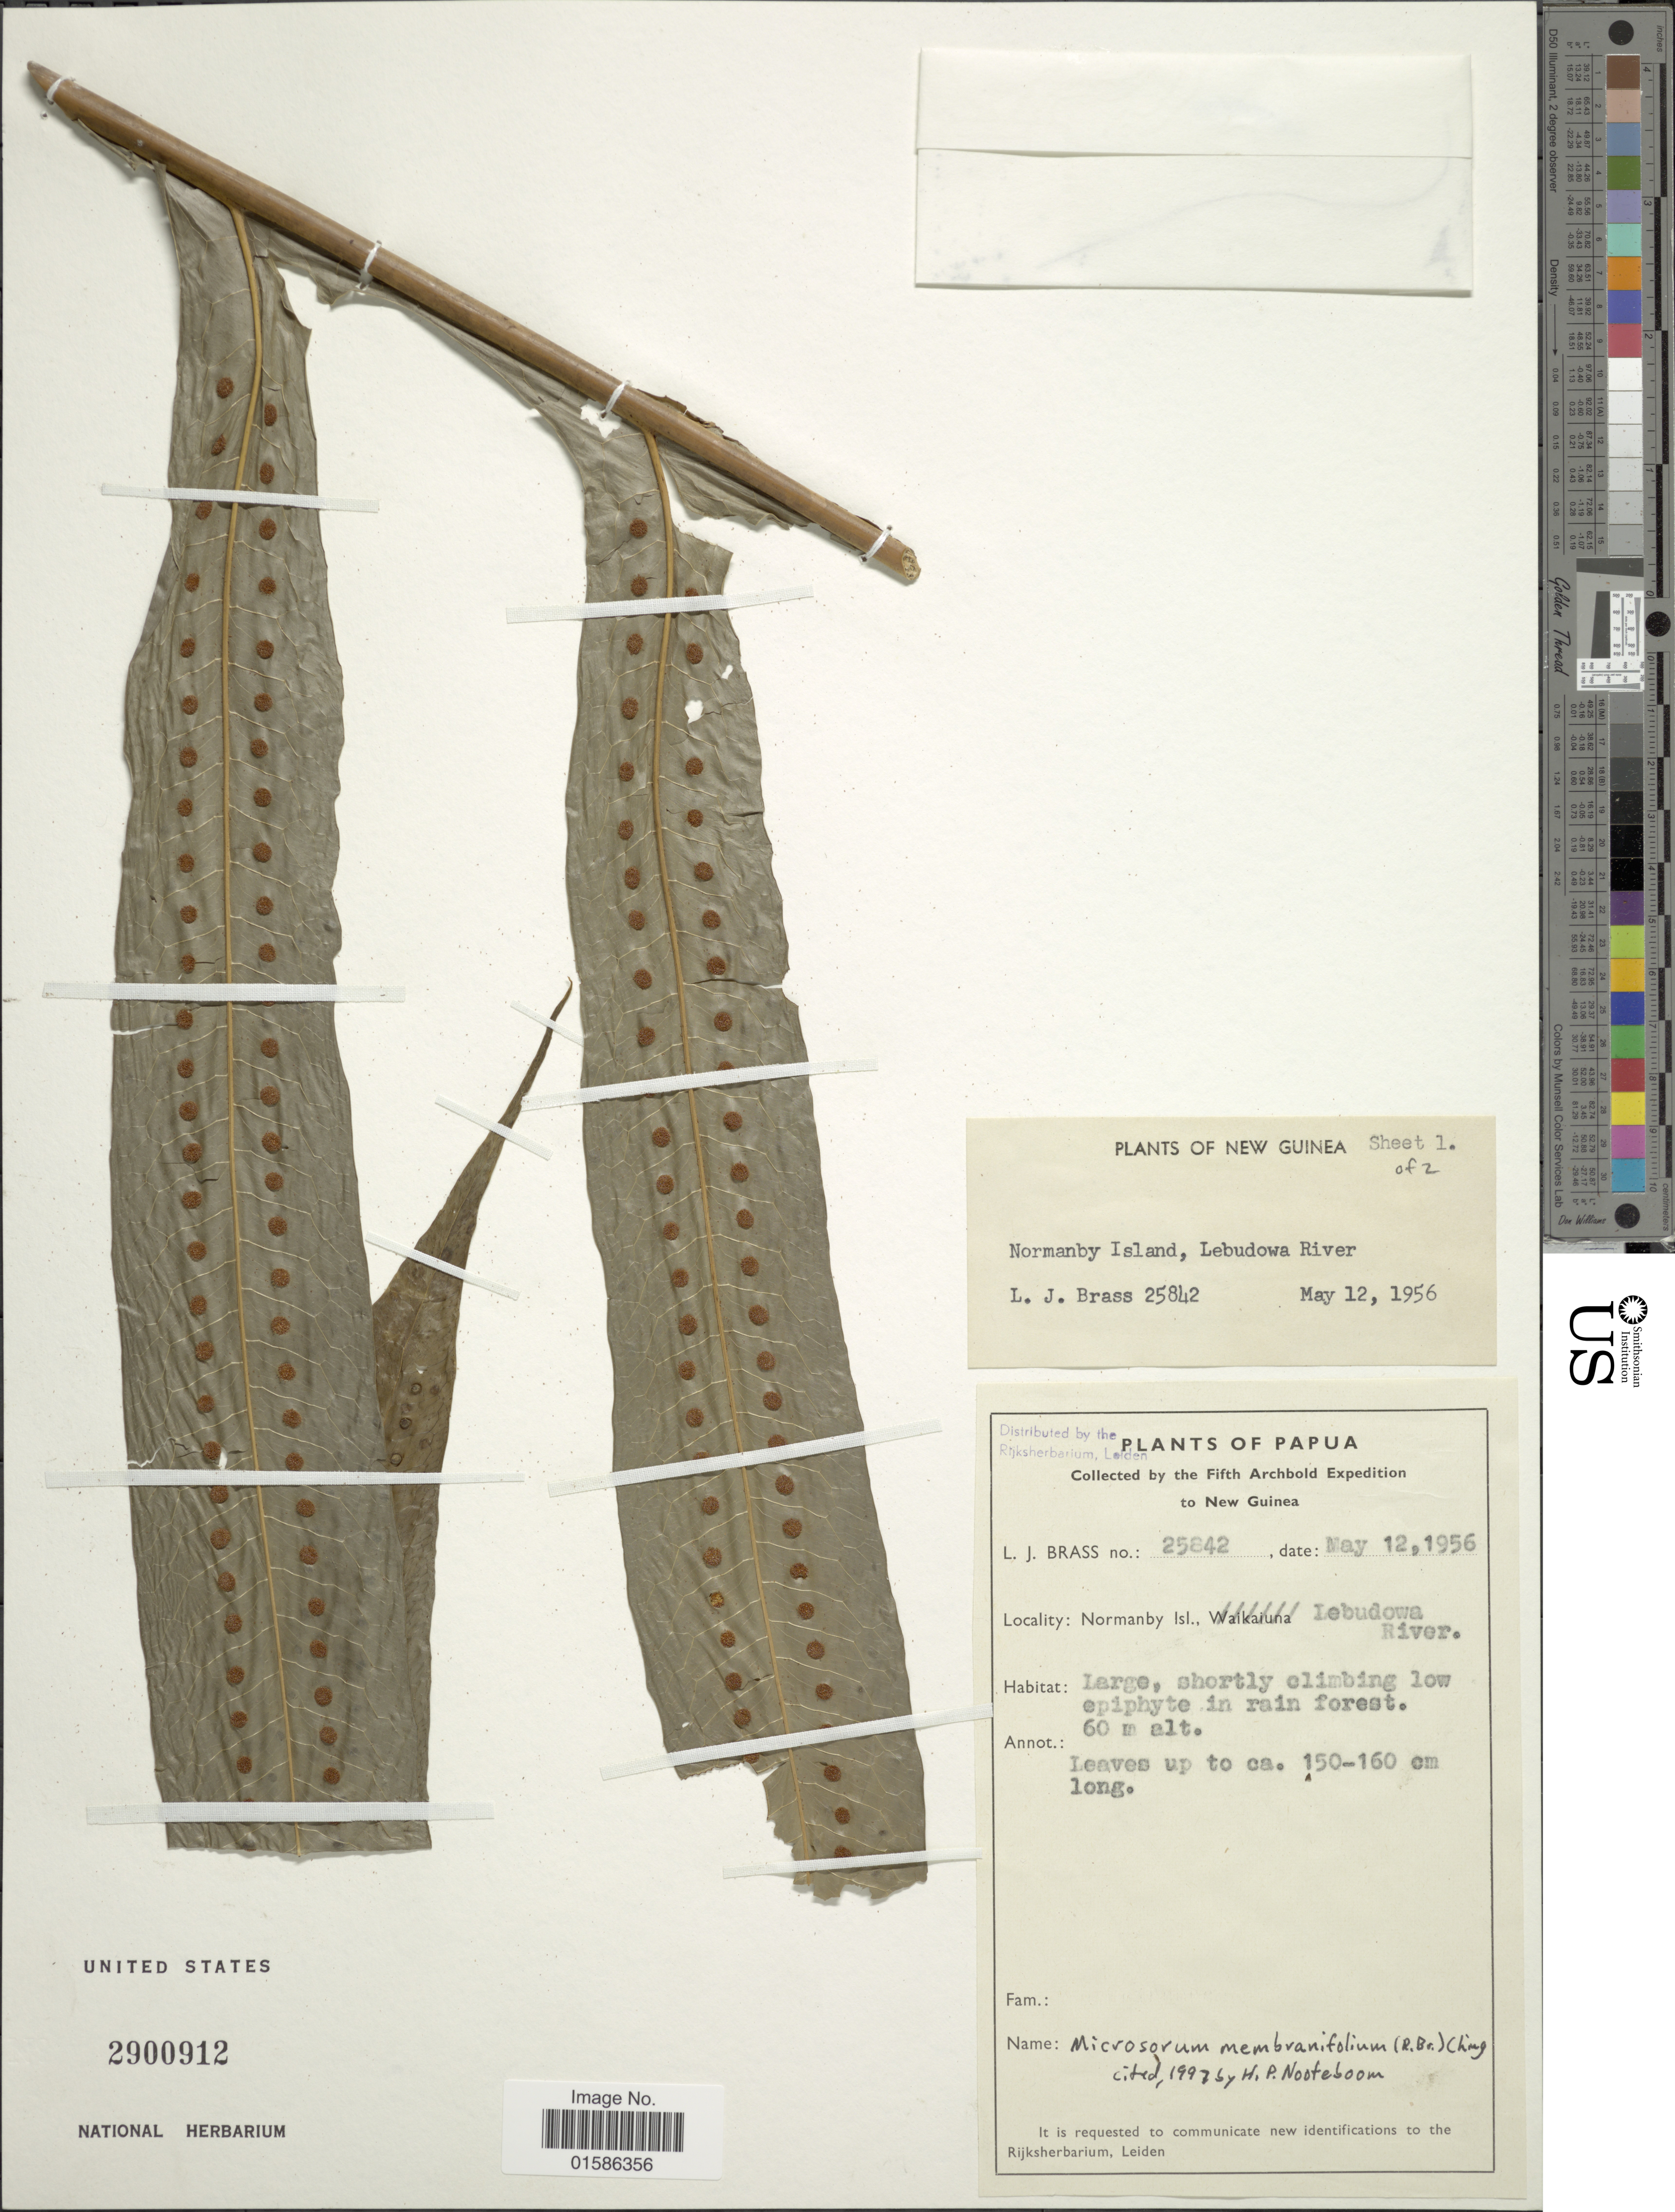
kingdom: Plantae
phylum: Tracheophyta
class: Polypodiopsida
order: Polypodiales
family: Polypodiaceae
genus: Microsorum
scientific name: Microsorum membranifolium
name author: (R. Br.) Ching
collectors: L. J. Brass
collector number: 25842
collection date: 1956-05-12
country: Papua New Guinea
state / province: Milne Bay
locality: Normanby Isl., Lebudowa River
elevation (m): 60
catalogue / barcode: US 2900912